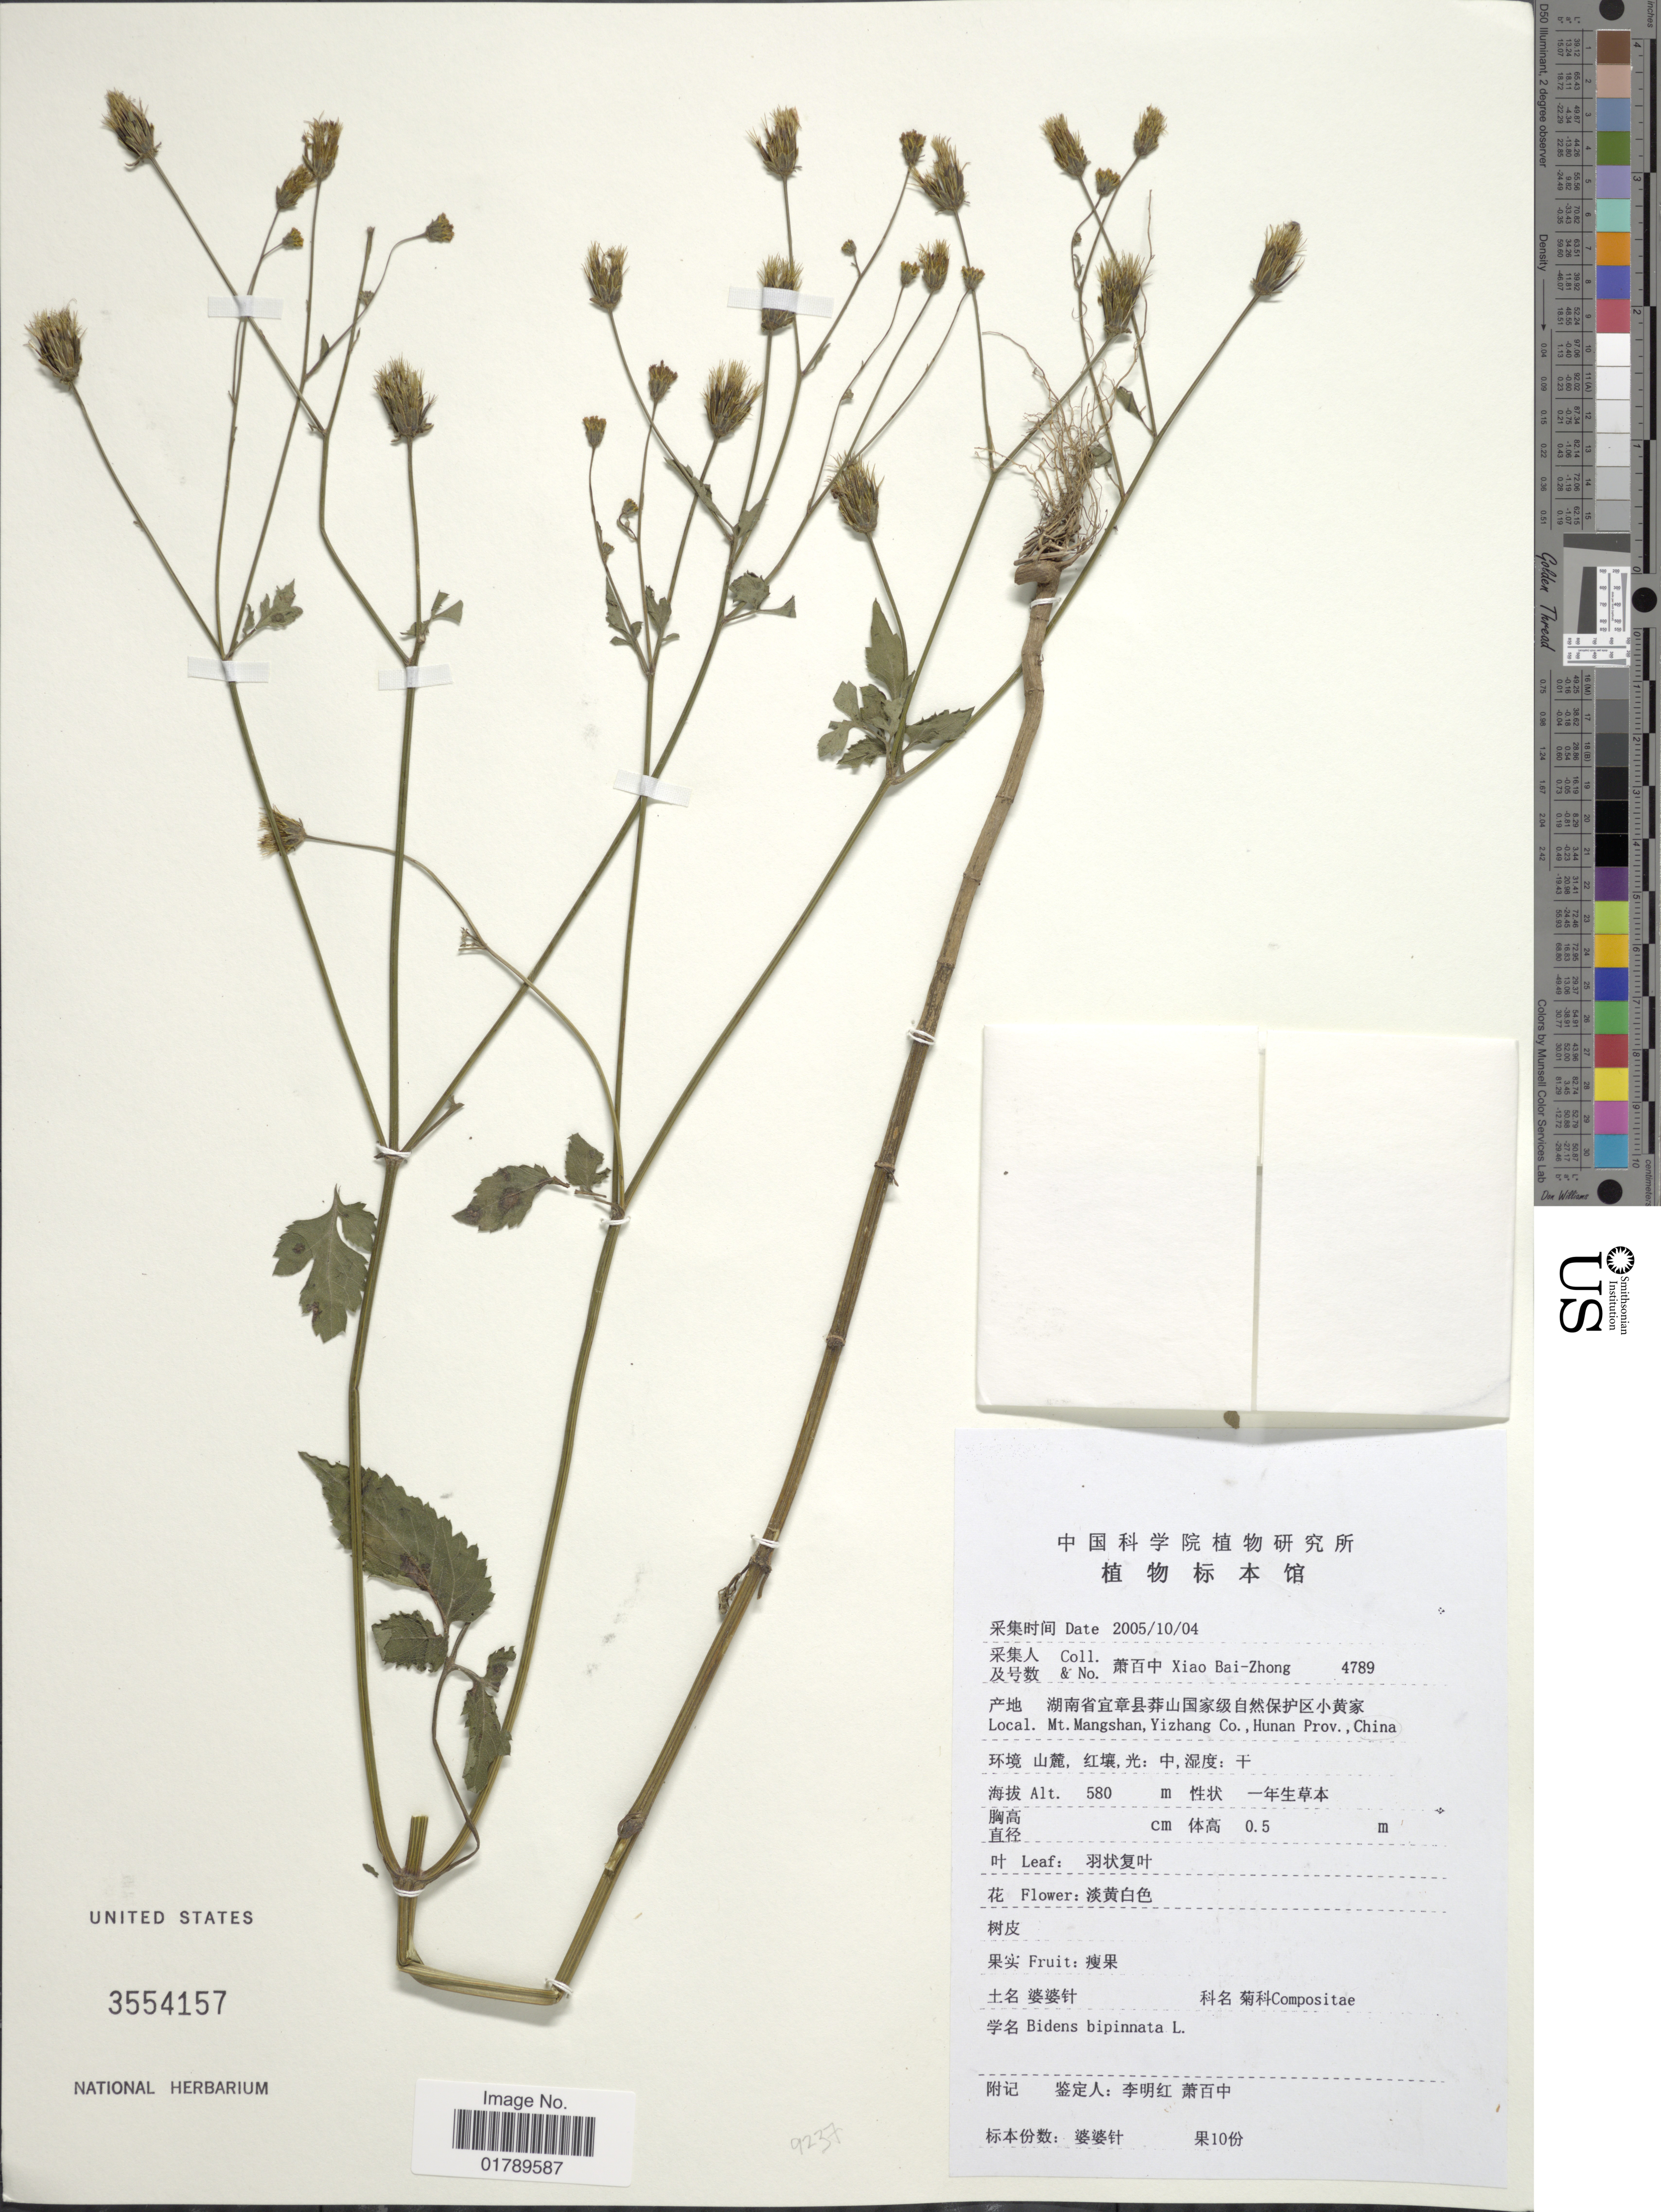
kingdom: Plantae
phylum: Tracheophyta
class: Magnoliopsida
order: Asterales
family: Asteraceae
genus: Bidens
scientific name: Bidens bipinnata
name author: L.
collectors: B. Z. Xiao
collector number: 4789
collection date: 2005-10-04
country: China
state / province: Hunan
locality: Mt. Mangshan, Yizhang Co., Hunan Prov., China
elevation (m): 580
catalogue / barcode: US 3554157